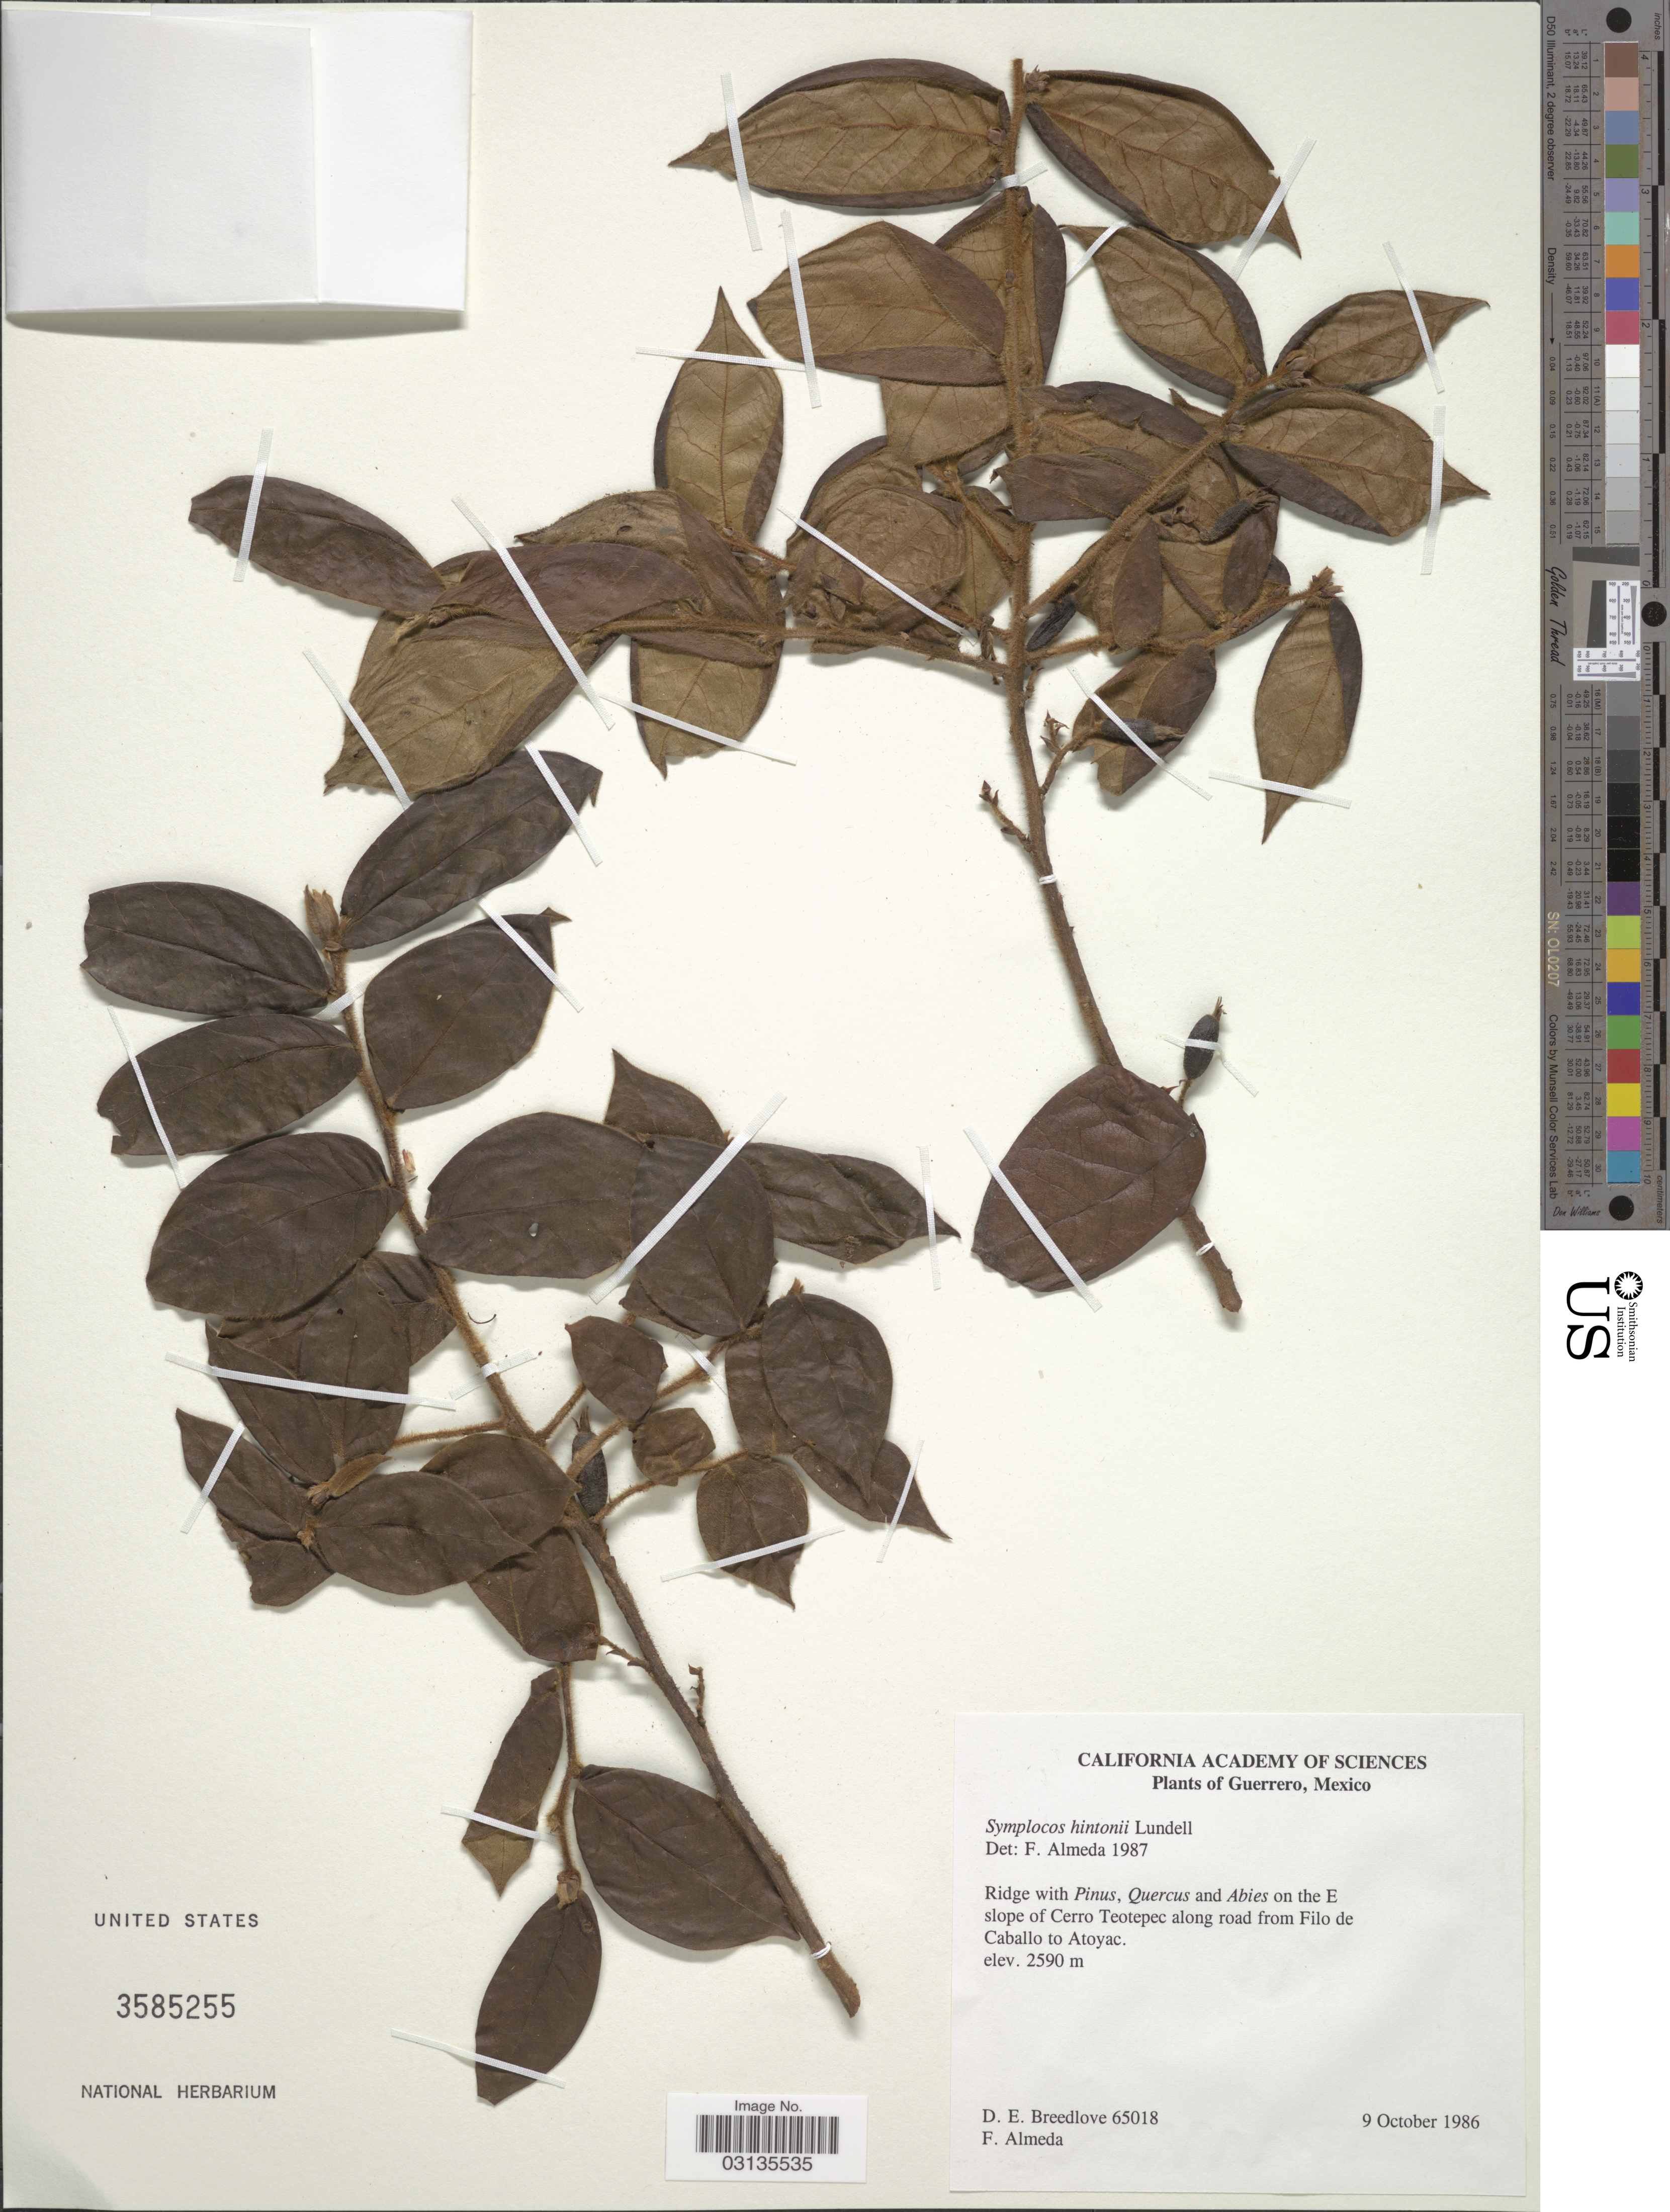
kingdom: Plantae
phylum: Tracheophyta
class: Magnoliopsida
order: Ericales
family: Symplocaceae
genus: Symplocos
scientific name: Symplocos hintonii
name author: Lundell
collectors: D. E. Breedlove & F. Almeda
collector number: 65018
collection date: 1986-10-09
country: Mexico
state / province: Guerrero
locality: On the E slope of Cerro Teotepec along road from Filo de Caballo to Atoyac.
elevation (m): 2590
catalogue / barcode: US 3585255